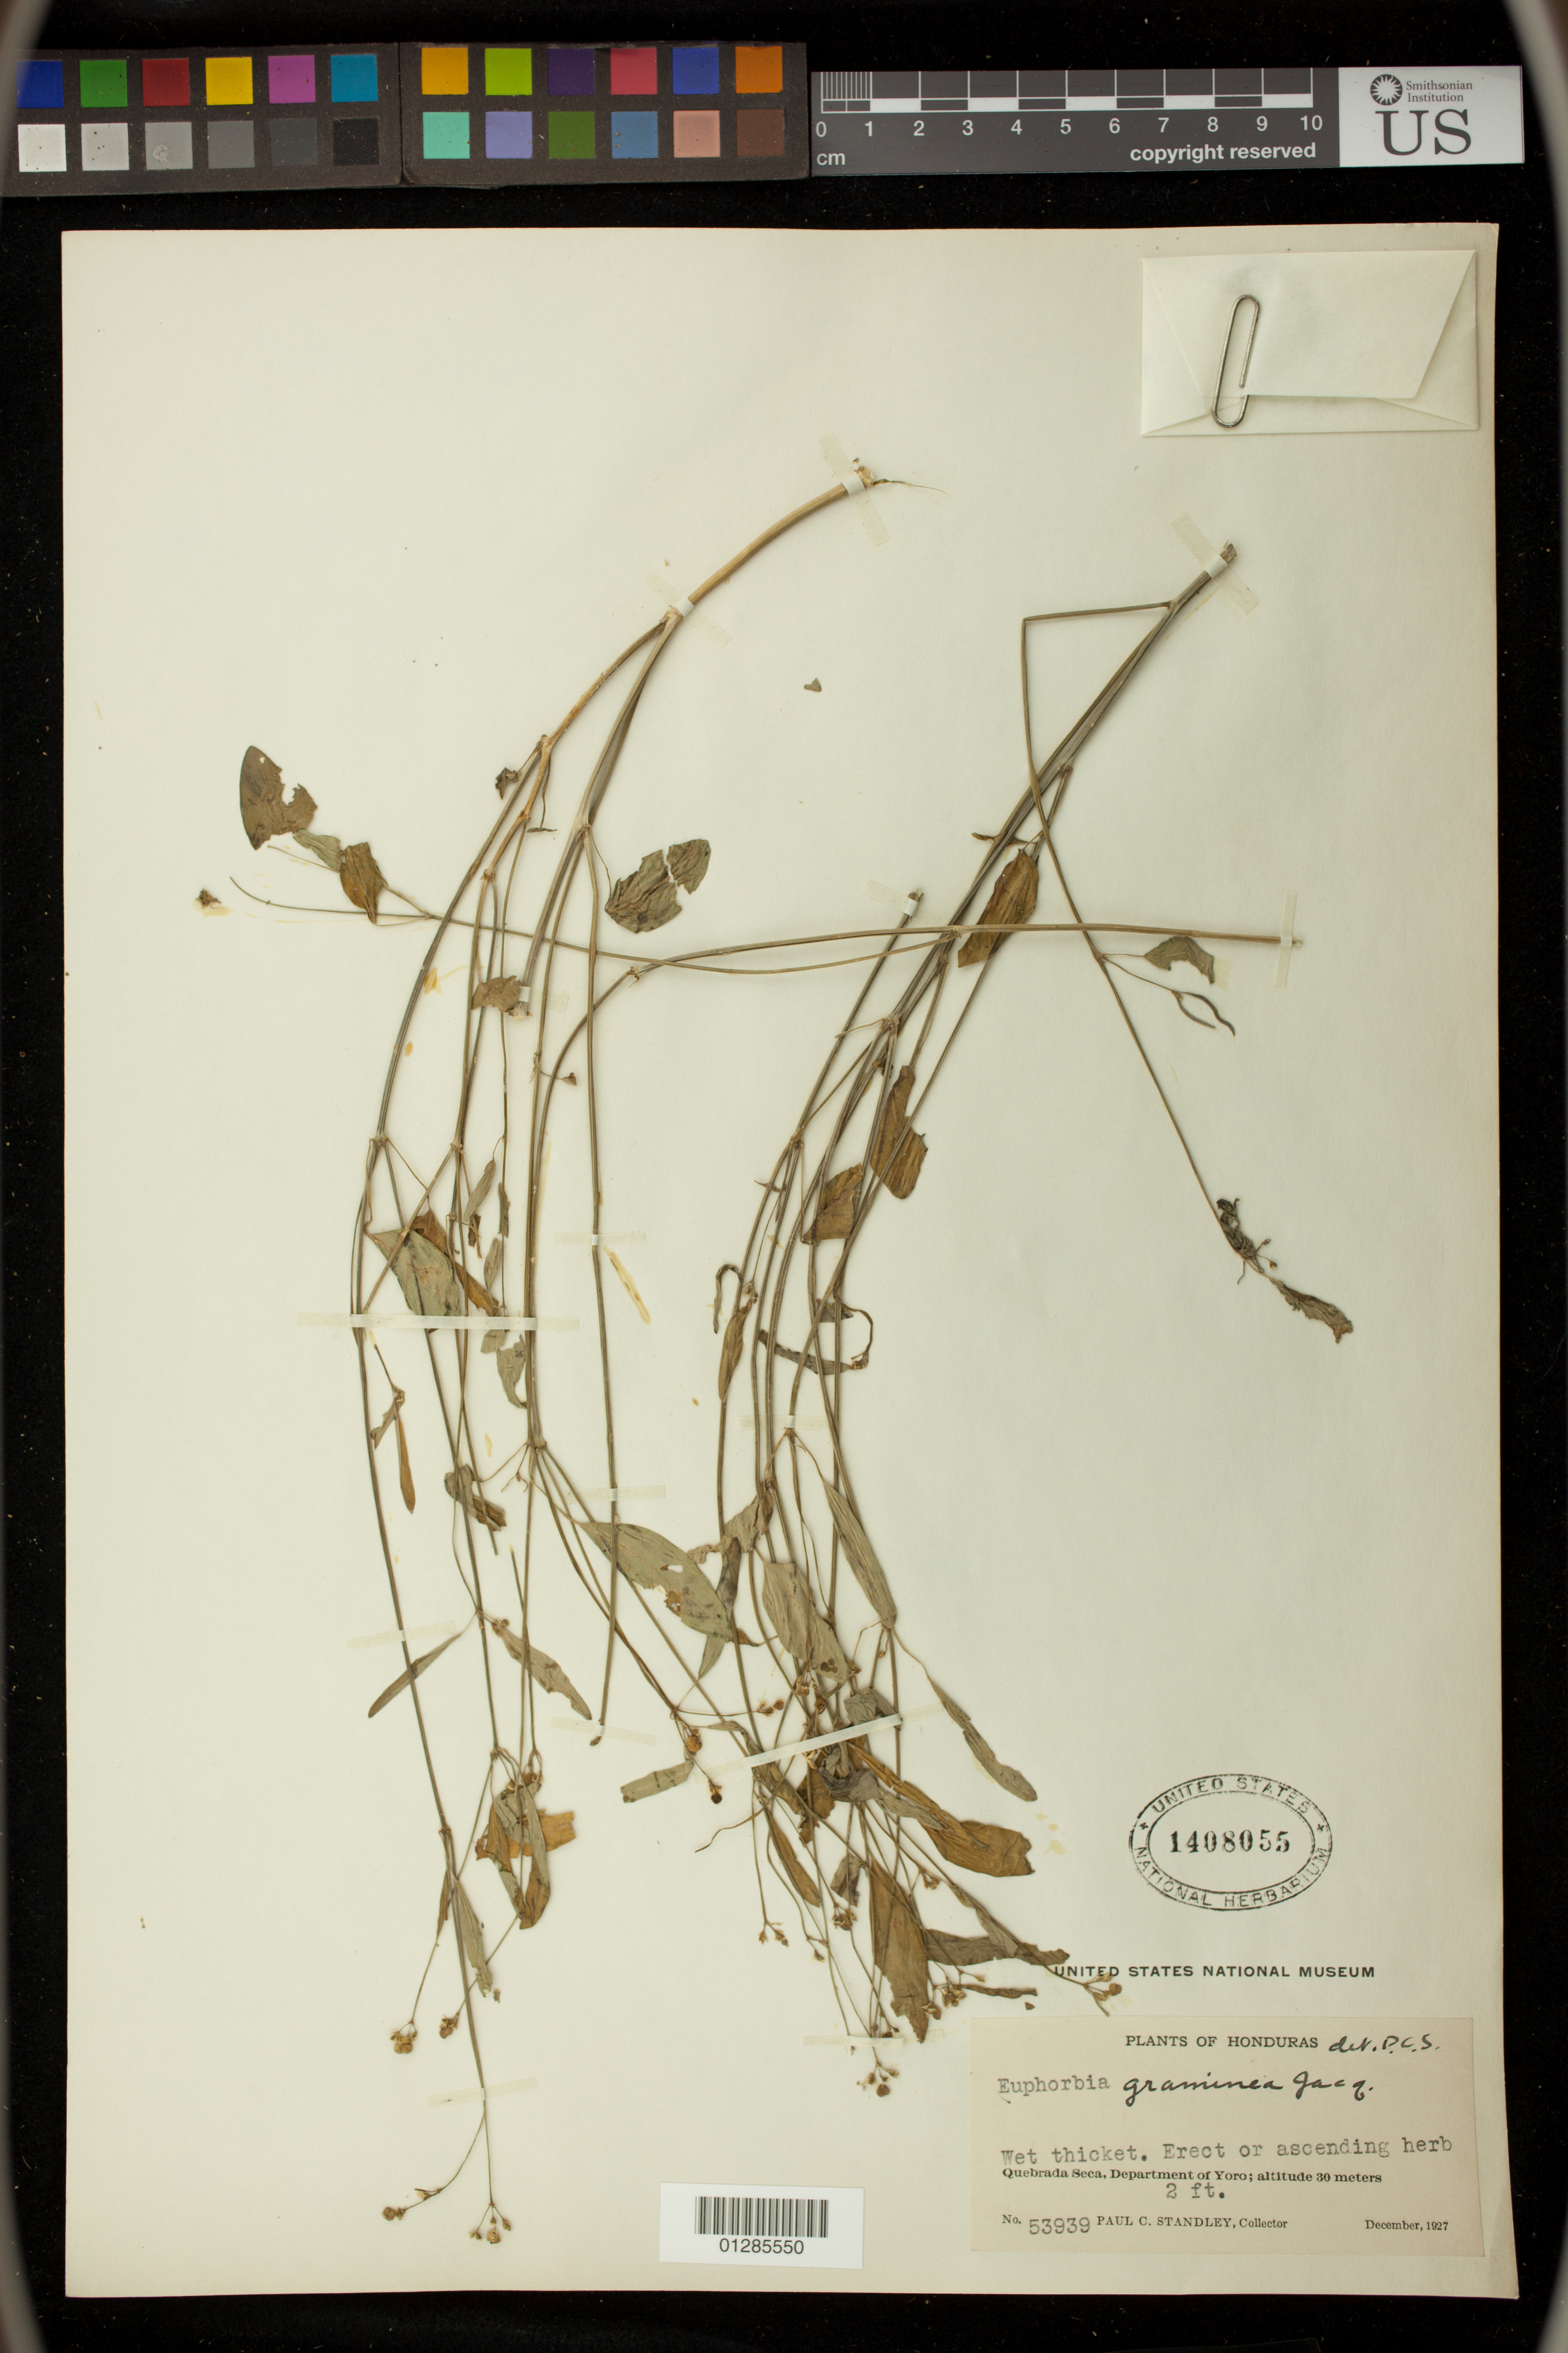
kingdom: Plantae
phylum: Tracheophyta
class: Magnoliopsida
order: Malpighiales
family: Euphorbiaceae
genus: Euphorbia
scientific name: Euphorbia graminea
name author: Jacq.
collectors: P. C. Standley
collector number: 53939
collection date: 1927-12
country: Honduras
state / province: Yoro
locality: Quebrada Seca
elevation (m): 30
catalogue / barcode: US 1408055